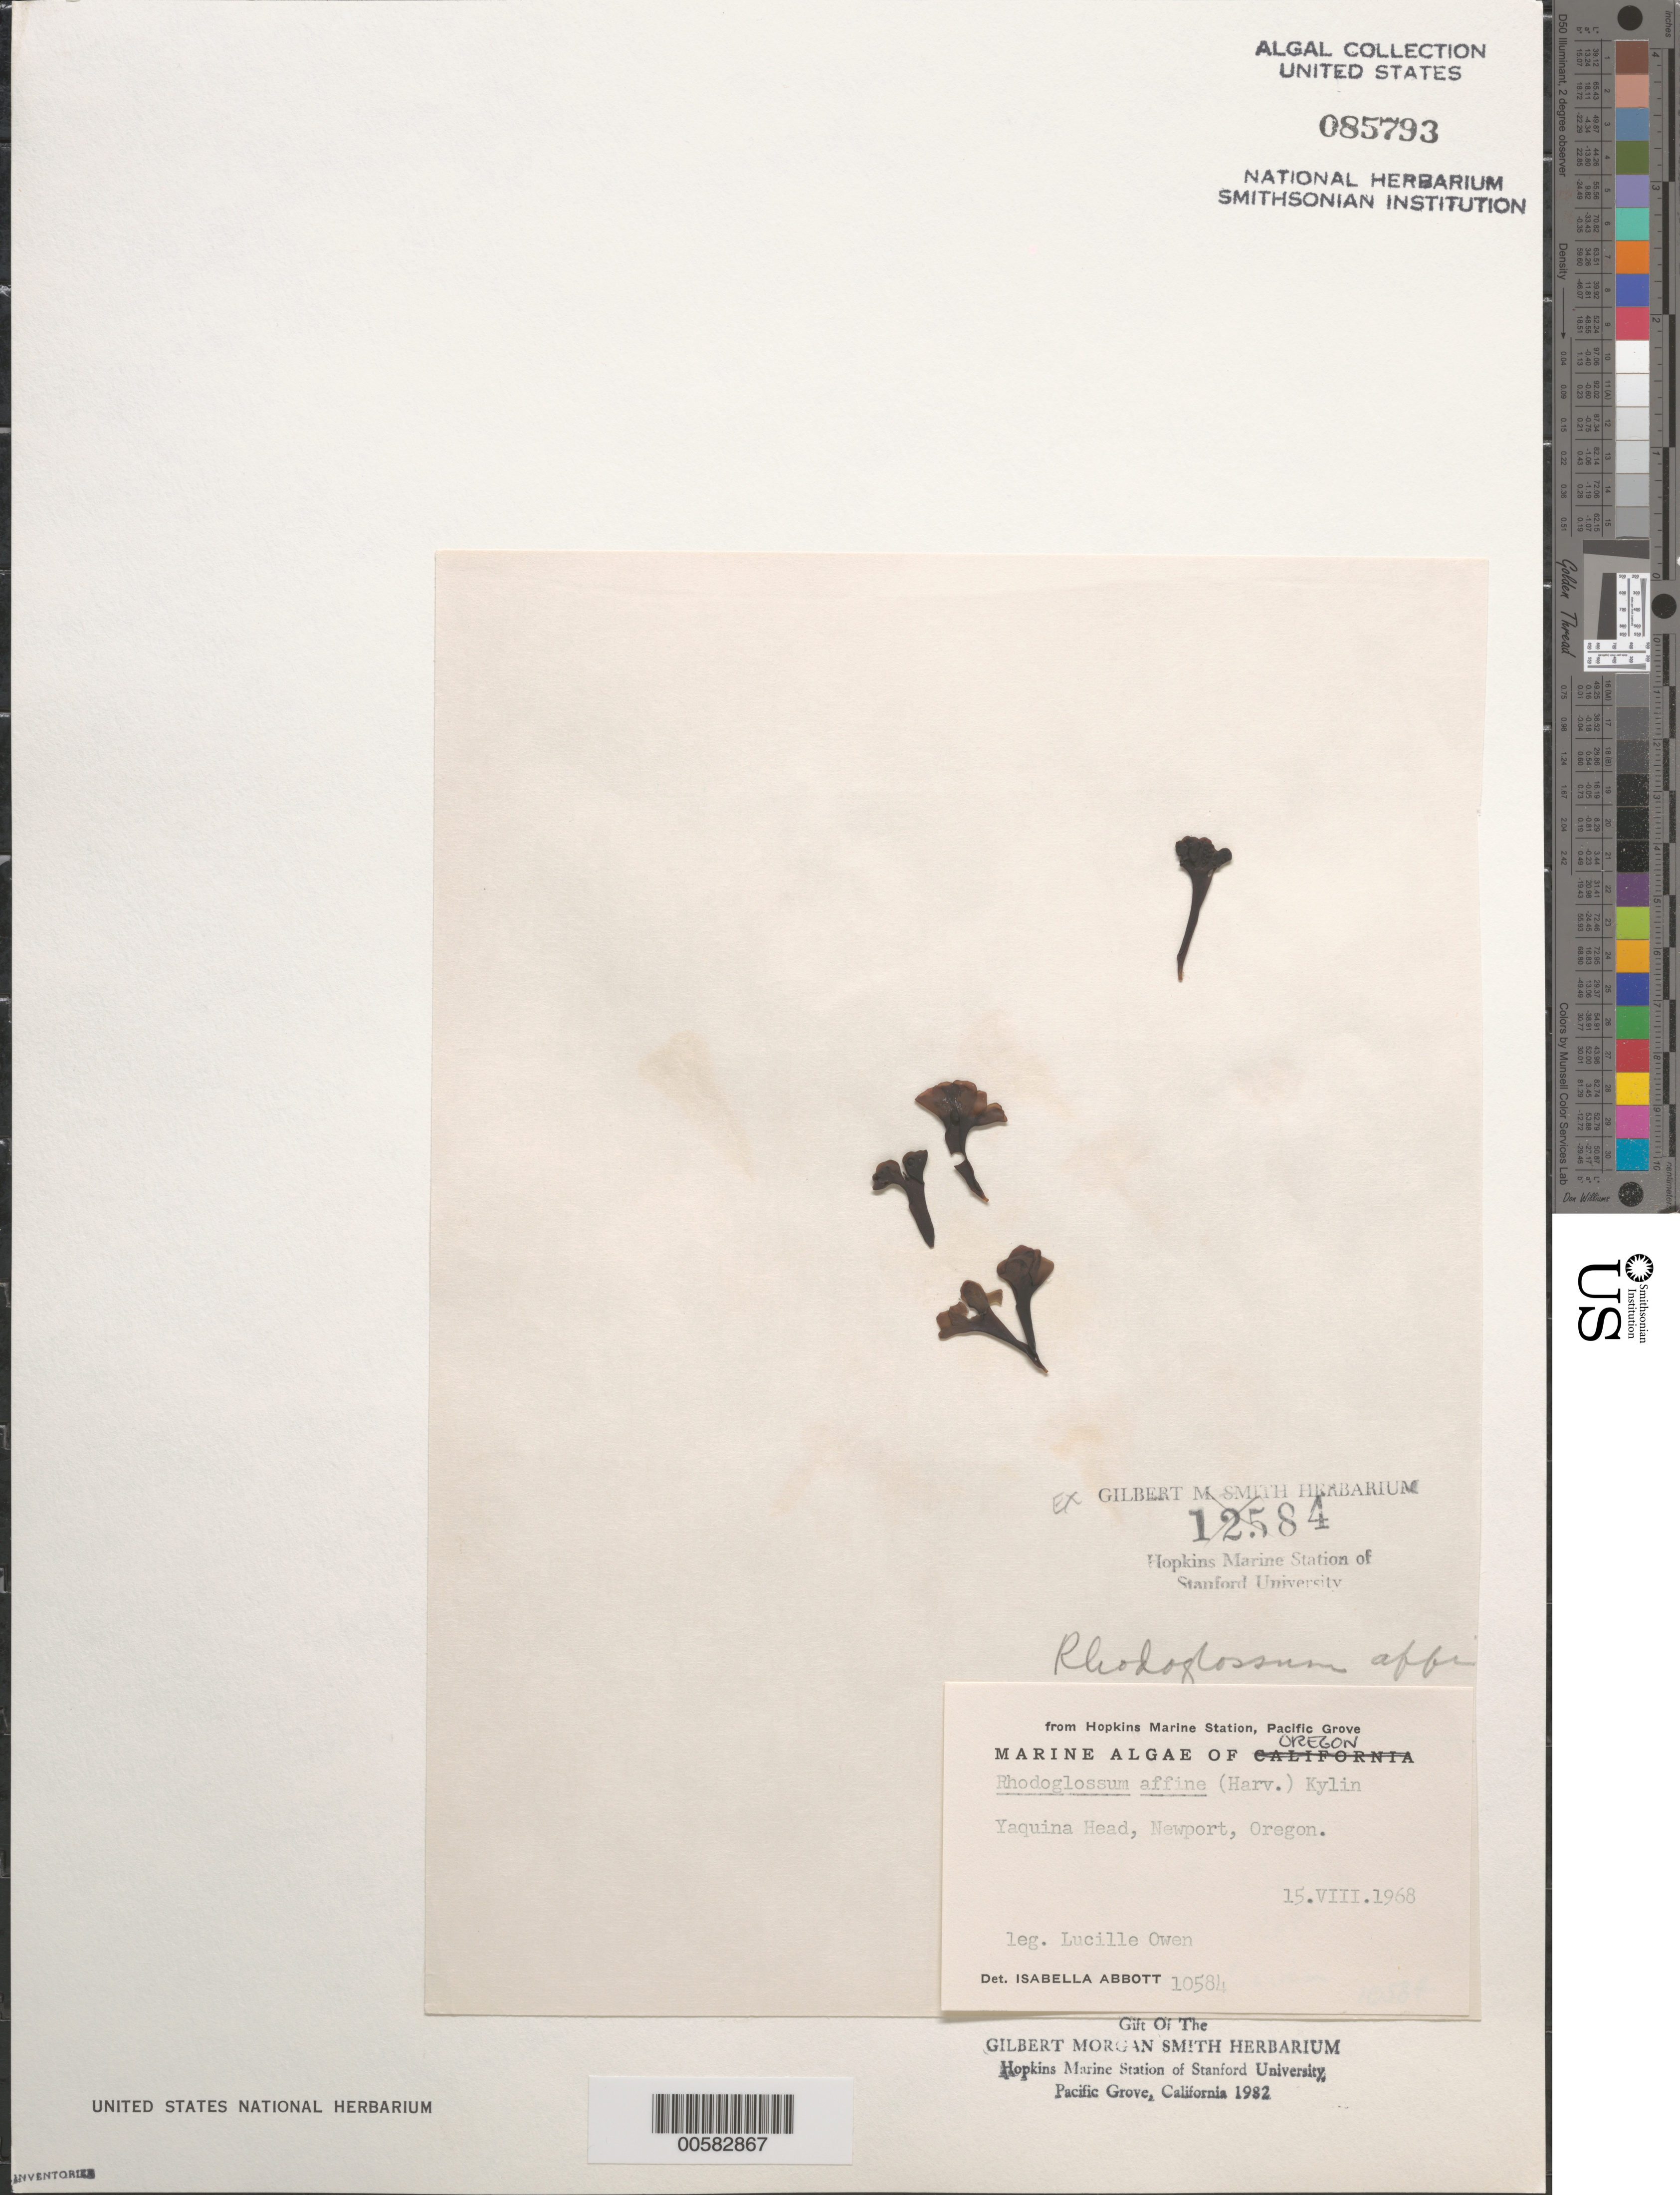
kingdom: Plantae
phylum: Rhodophyta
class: Florideophyceae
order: Gigartinales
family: Gigartinaceae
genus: Mazzaella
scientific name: Mazzaella affinis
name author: (Harvey) Fredericq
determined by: Algae name updating Project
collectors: L. Owen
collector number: IAA 10584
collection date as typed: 15 Aug 1968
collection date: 1968-08-15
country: United States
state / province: Oregon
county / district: Lincoln County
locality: Yaquina Head, Newport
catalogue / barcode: US 85793